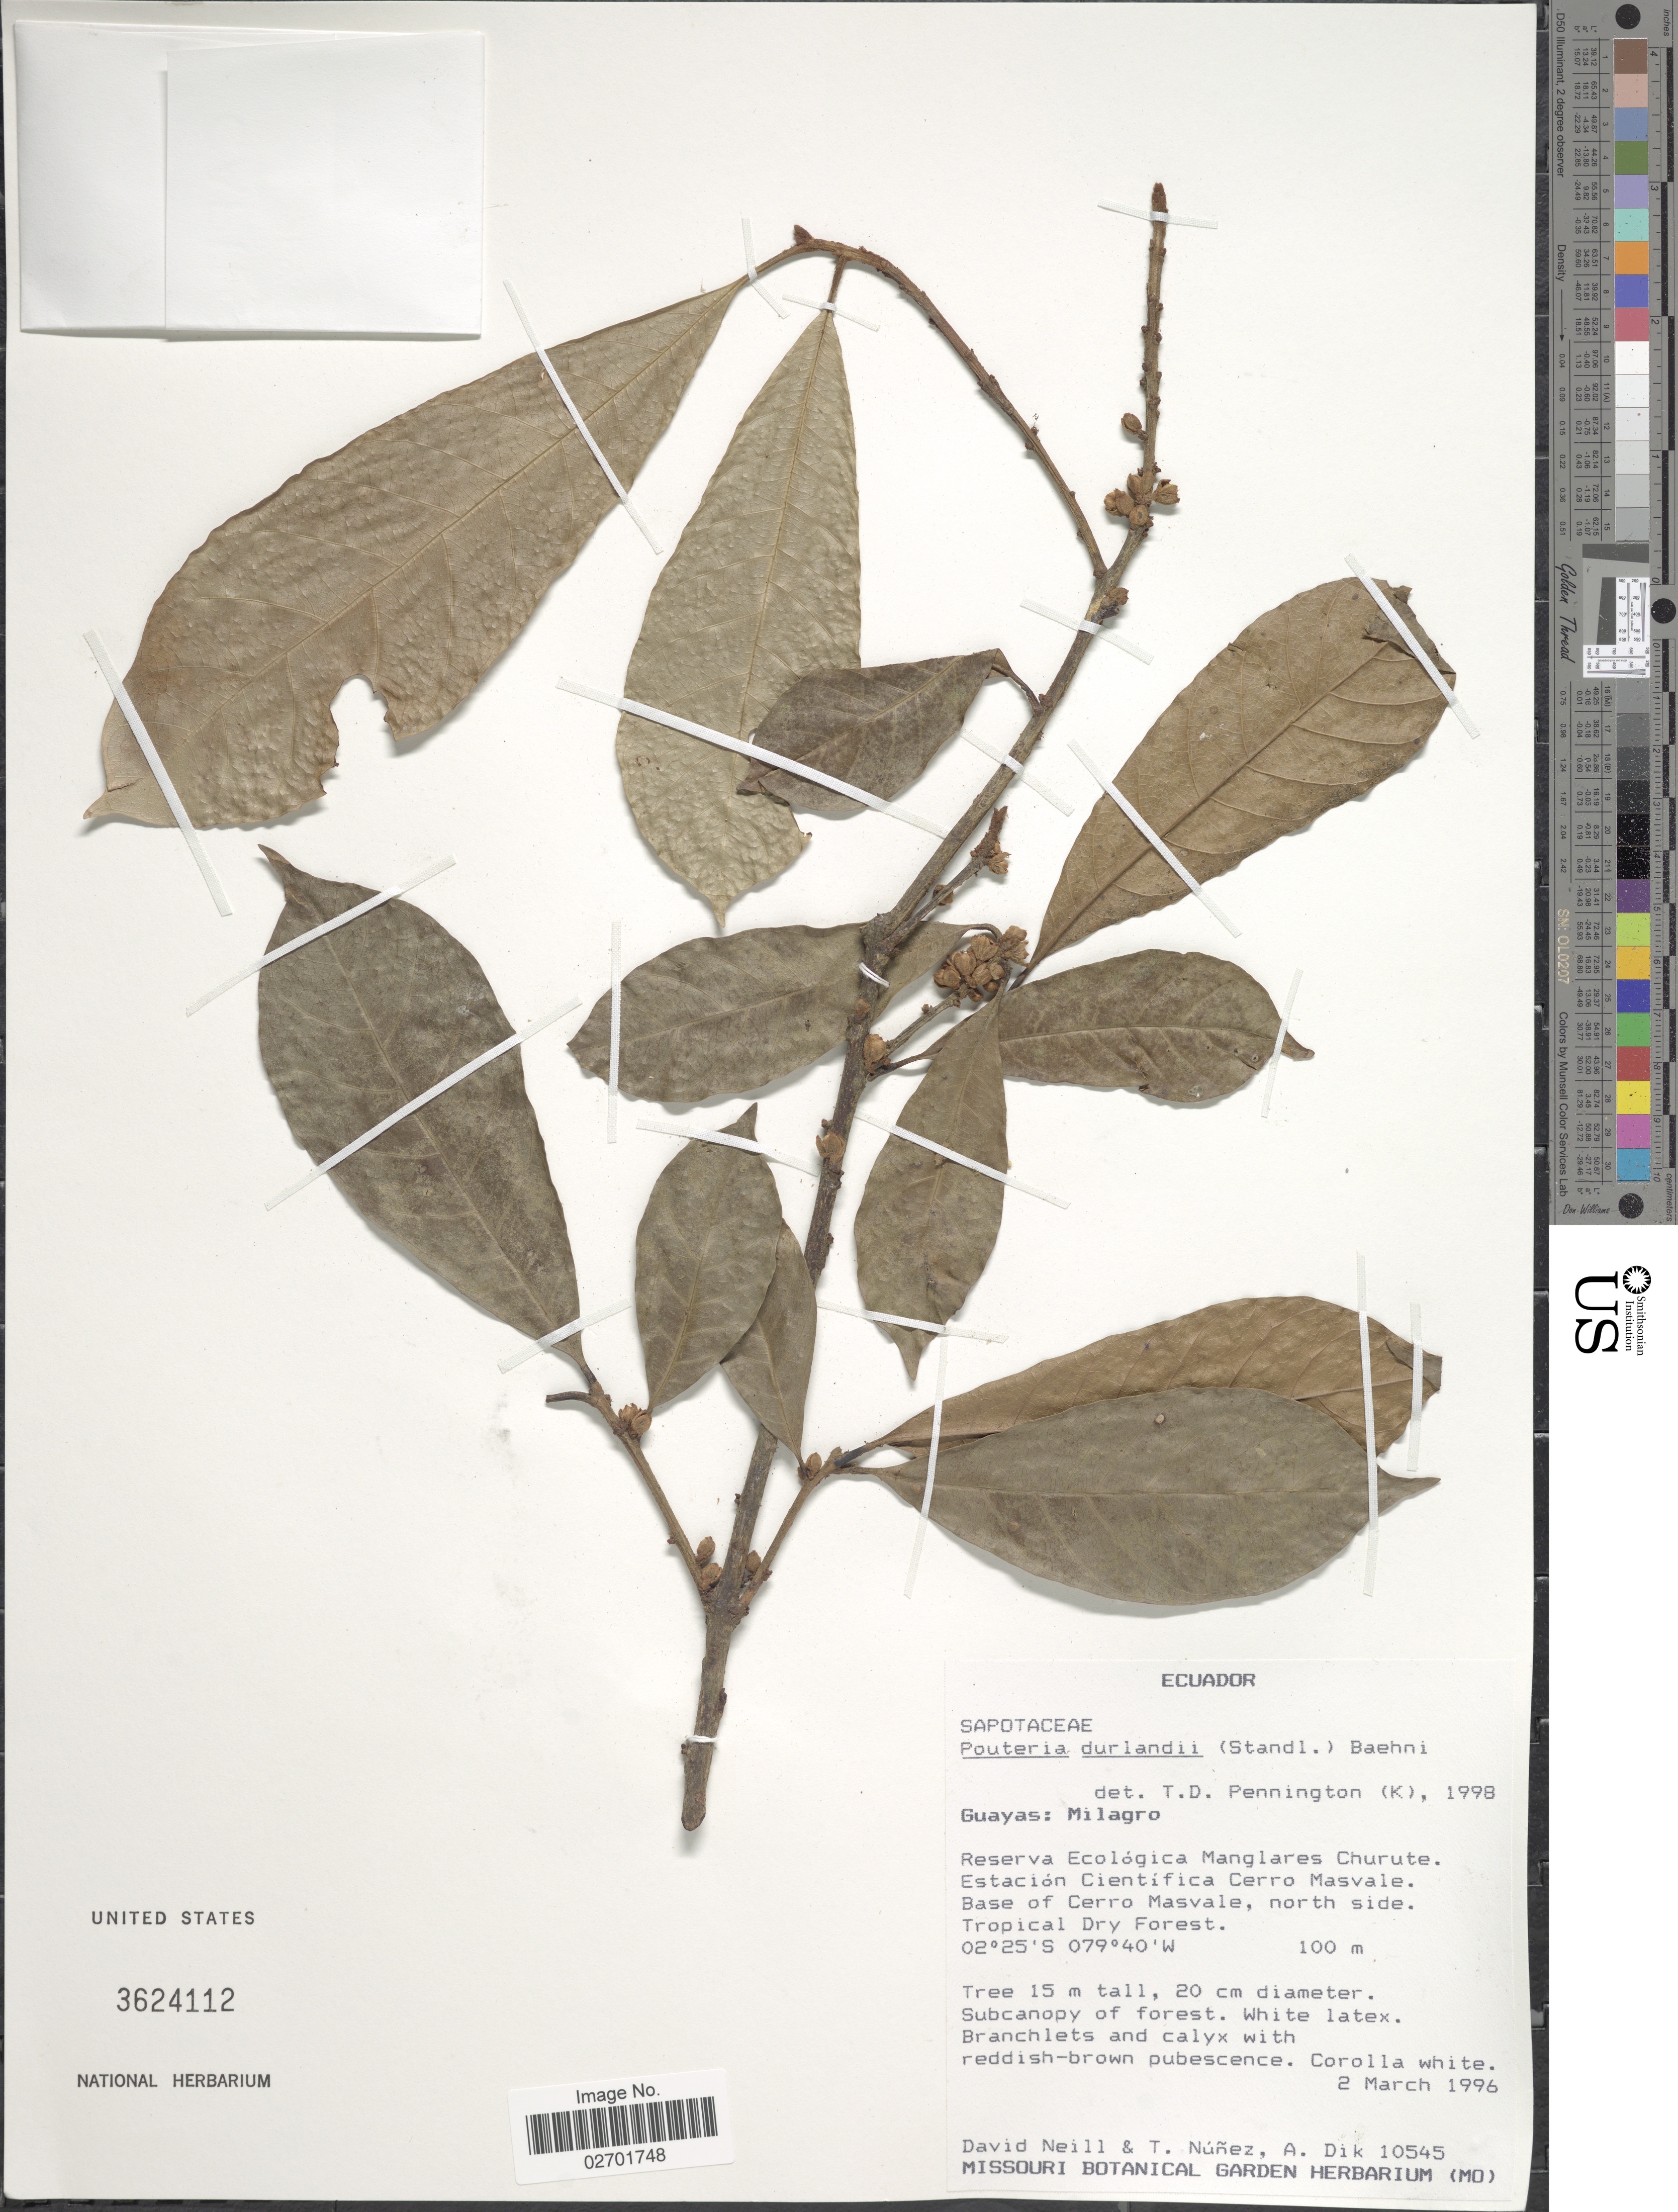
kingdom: Plantae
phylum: Tracheophyta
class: Magnoliopsida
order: Ericales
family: Sapotaceae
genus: Pouteria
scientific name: Pouteria durlandii subsp. durlandii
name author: (Standl.) Baehni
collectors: D. A. Neill, T. Núñez & A. Dik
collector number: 10545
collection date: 1996-03-02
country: Ecuador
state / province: Guayas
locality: Guayas: Milagro, Reserva Ecologica Manglares Churute, Estacion Cientifica Cerro Masvale, Base of Cerro Masvale, north side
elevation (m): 100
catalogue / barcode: US 3624112